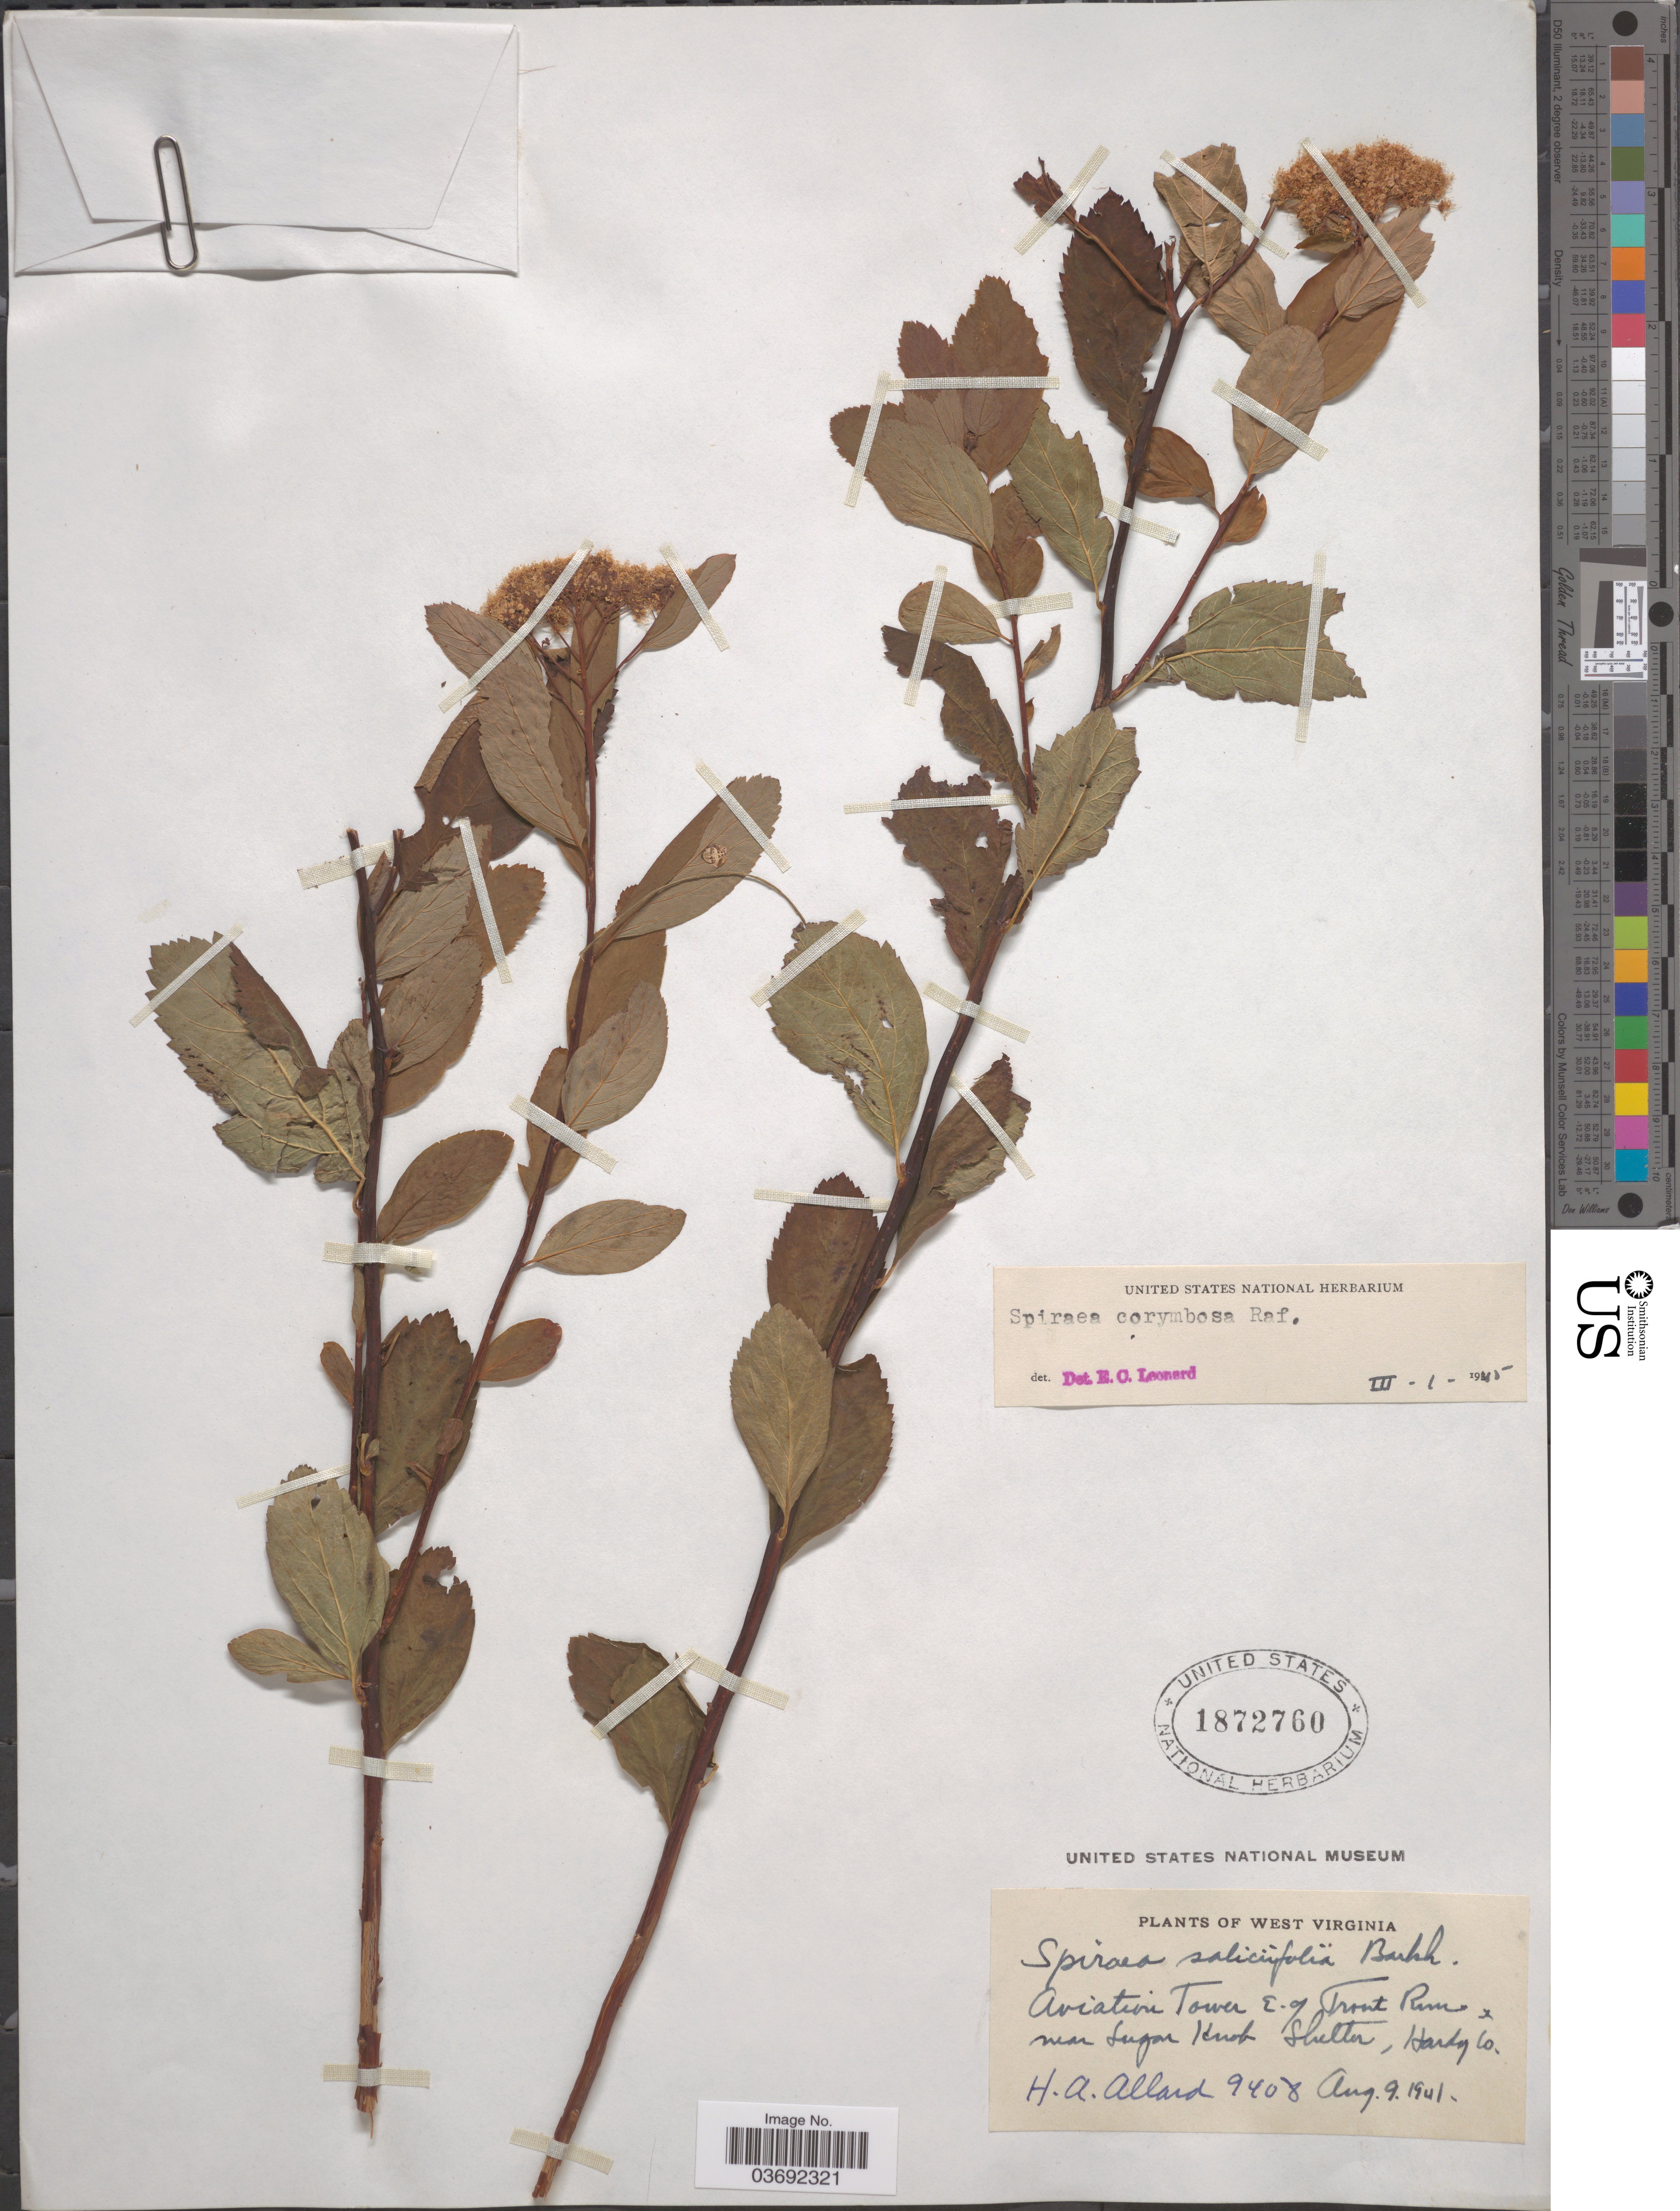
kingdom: Plantae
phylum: Tracheophyta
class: Magnoliopsida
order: Rosales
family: Rosaceae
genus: Spiraea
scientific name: Spiraea corymbosa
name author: Raf.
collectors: H. A. Allard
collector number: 9408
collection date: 1941-08-09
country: United States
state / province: West Virginia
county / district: Hardy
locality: Aviation Tower E. of Trout Run, near Sugar Knob Shelter, Hardy Co.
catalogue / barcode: US 1872760